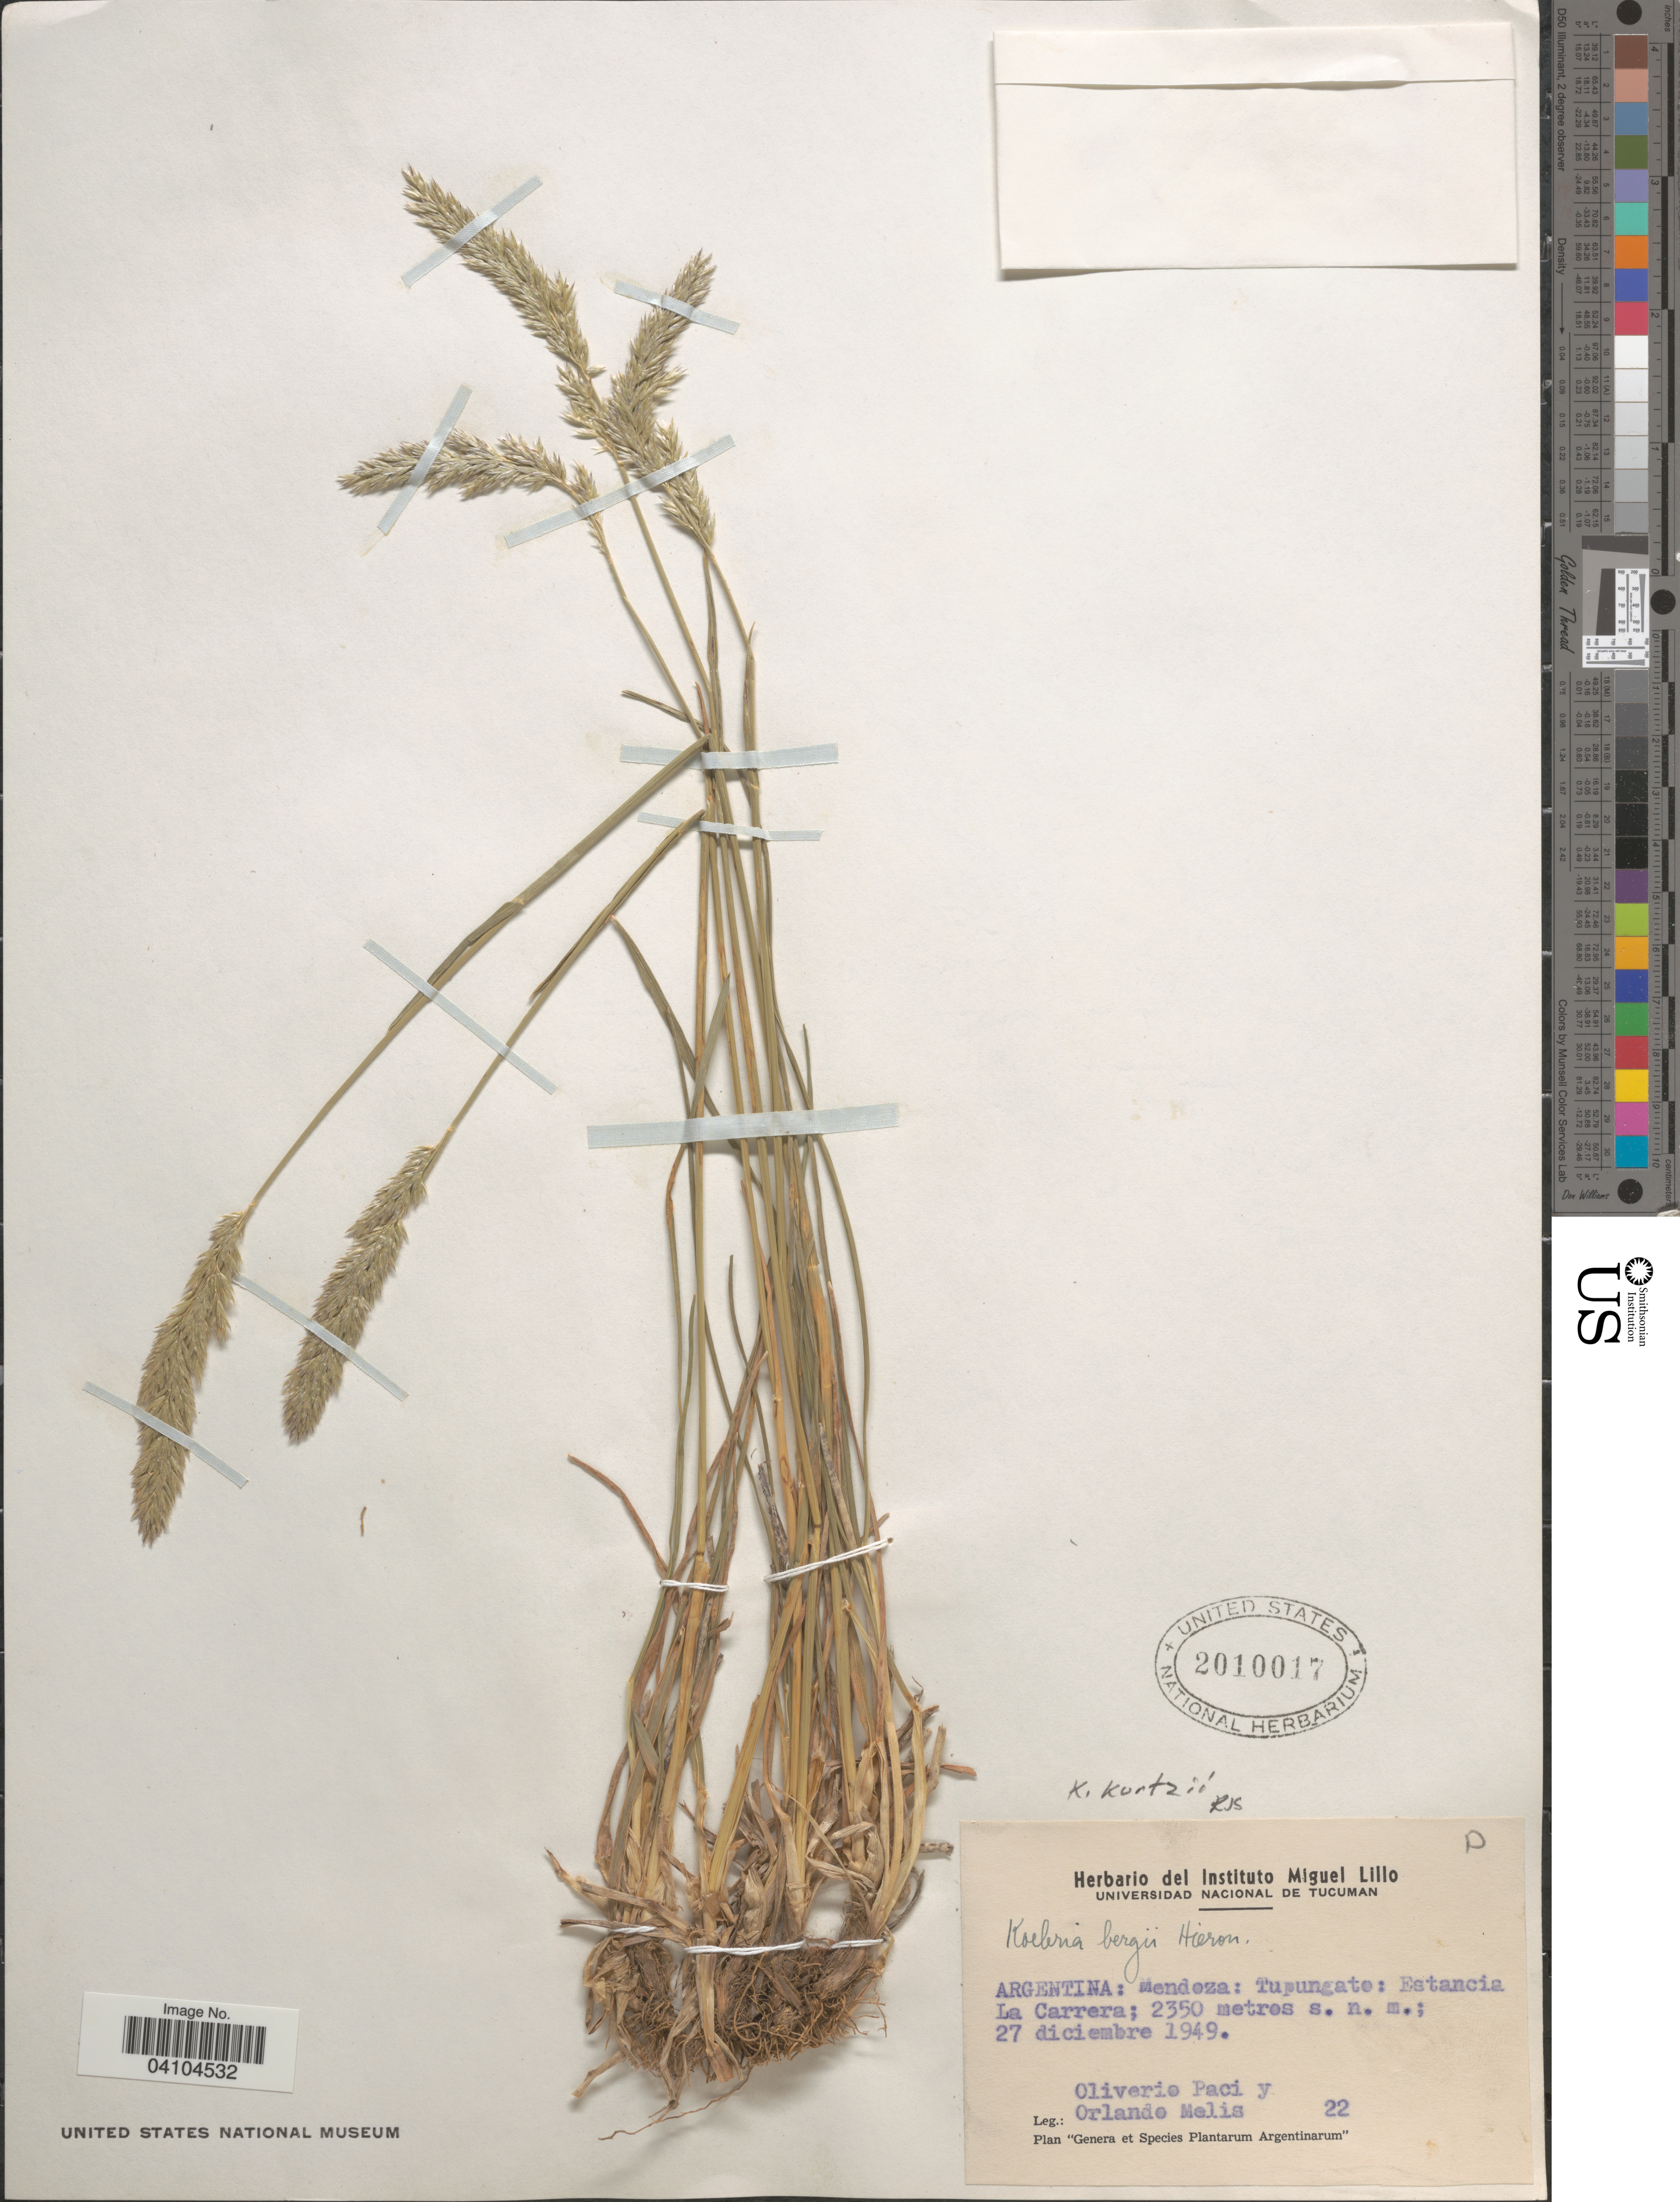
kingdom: Plantae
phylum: Tracheophyta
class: Liliopsida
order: Poales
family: Poaceae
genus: Koeleria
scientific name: Koeleria kurtzii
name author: Hack. ex Kurtz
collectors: O. Paci & O. Melis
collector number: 22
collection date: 1949-12-27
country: Argentina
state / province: Mendoza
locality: Tupungate: Estancia La Carrera.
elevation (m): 2350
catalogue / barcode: US 2010017